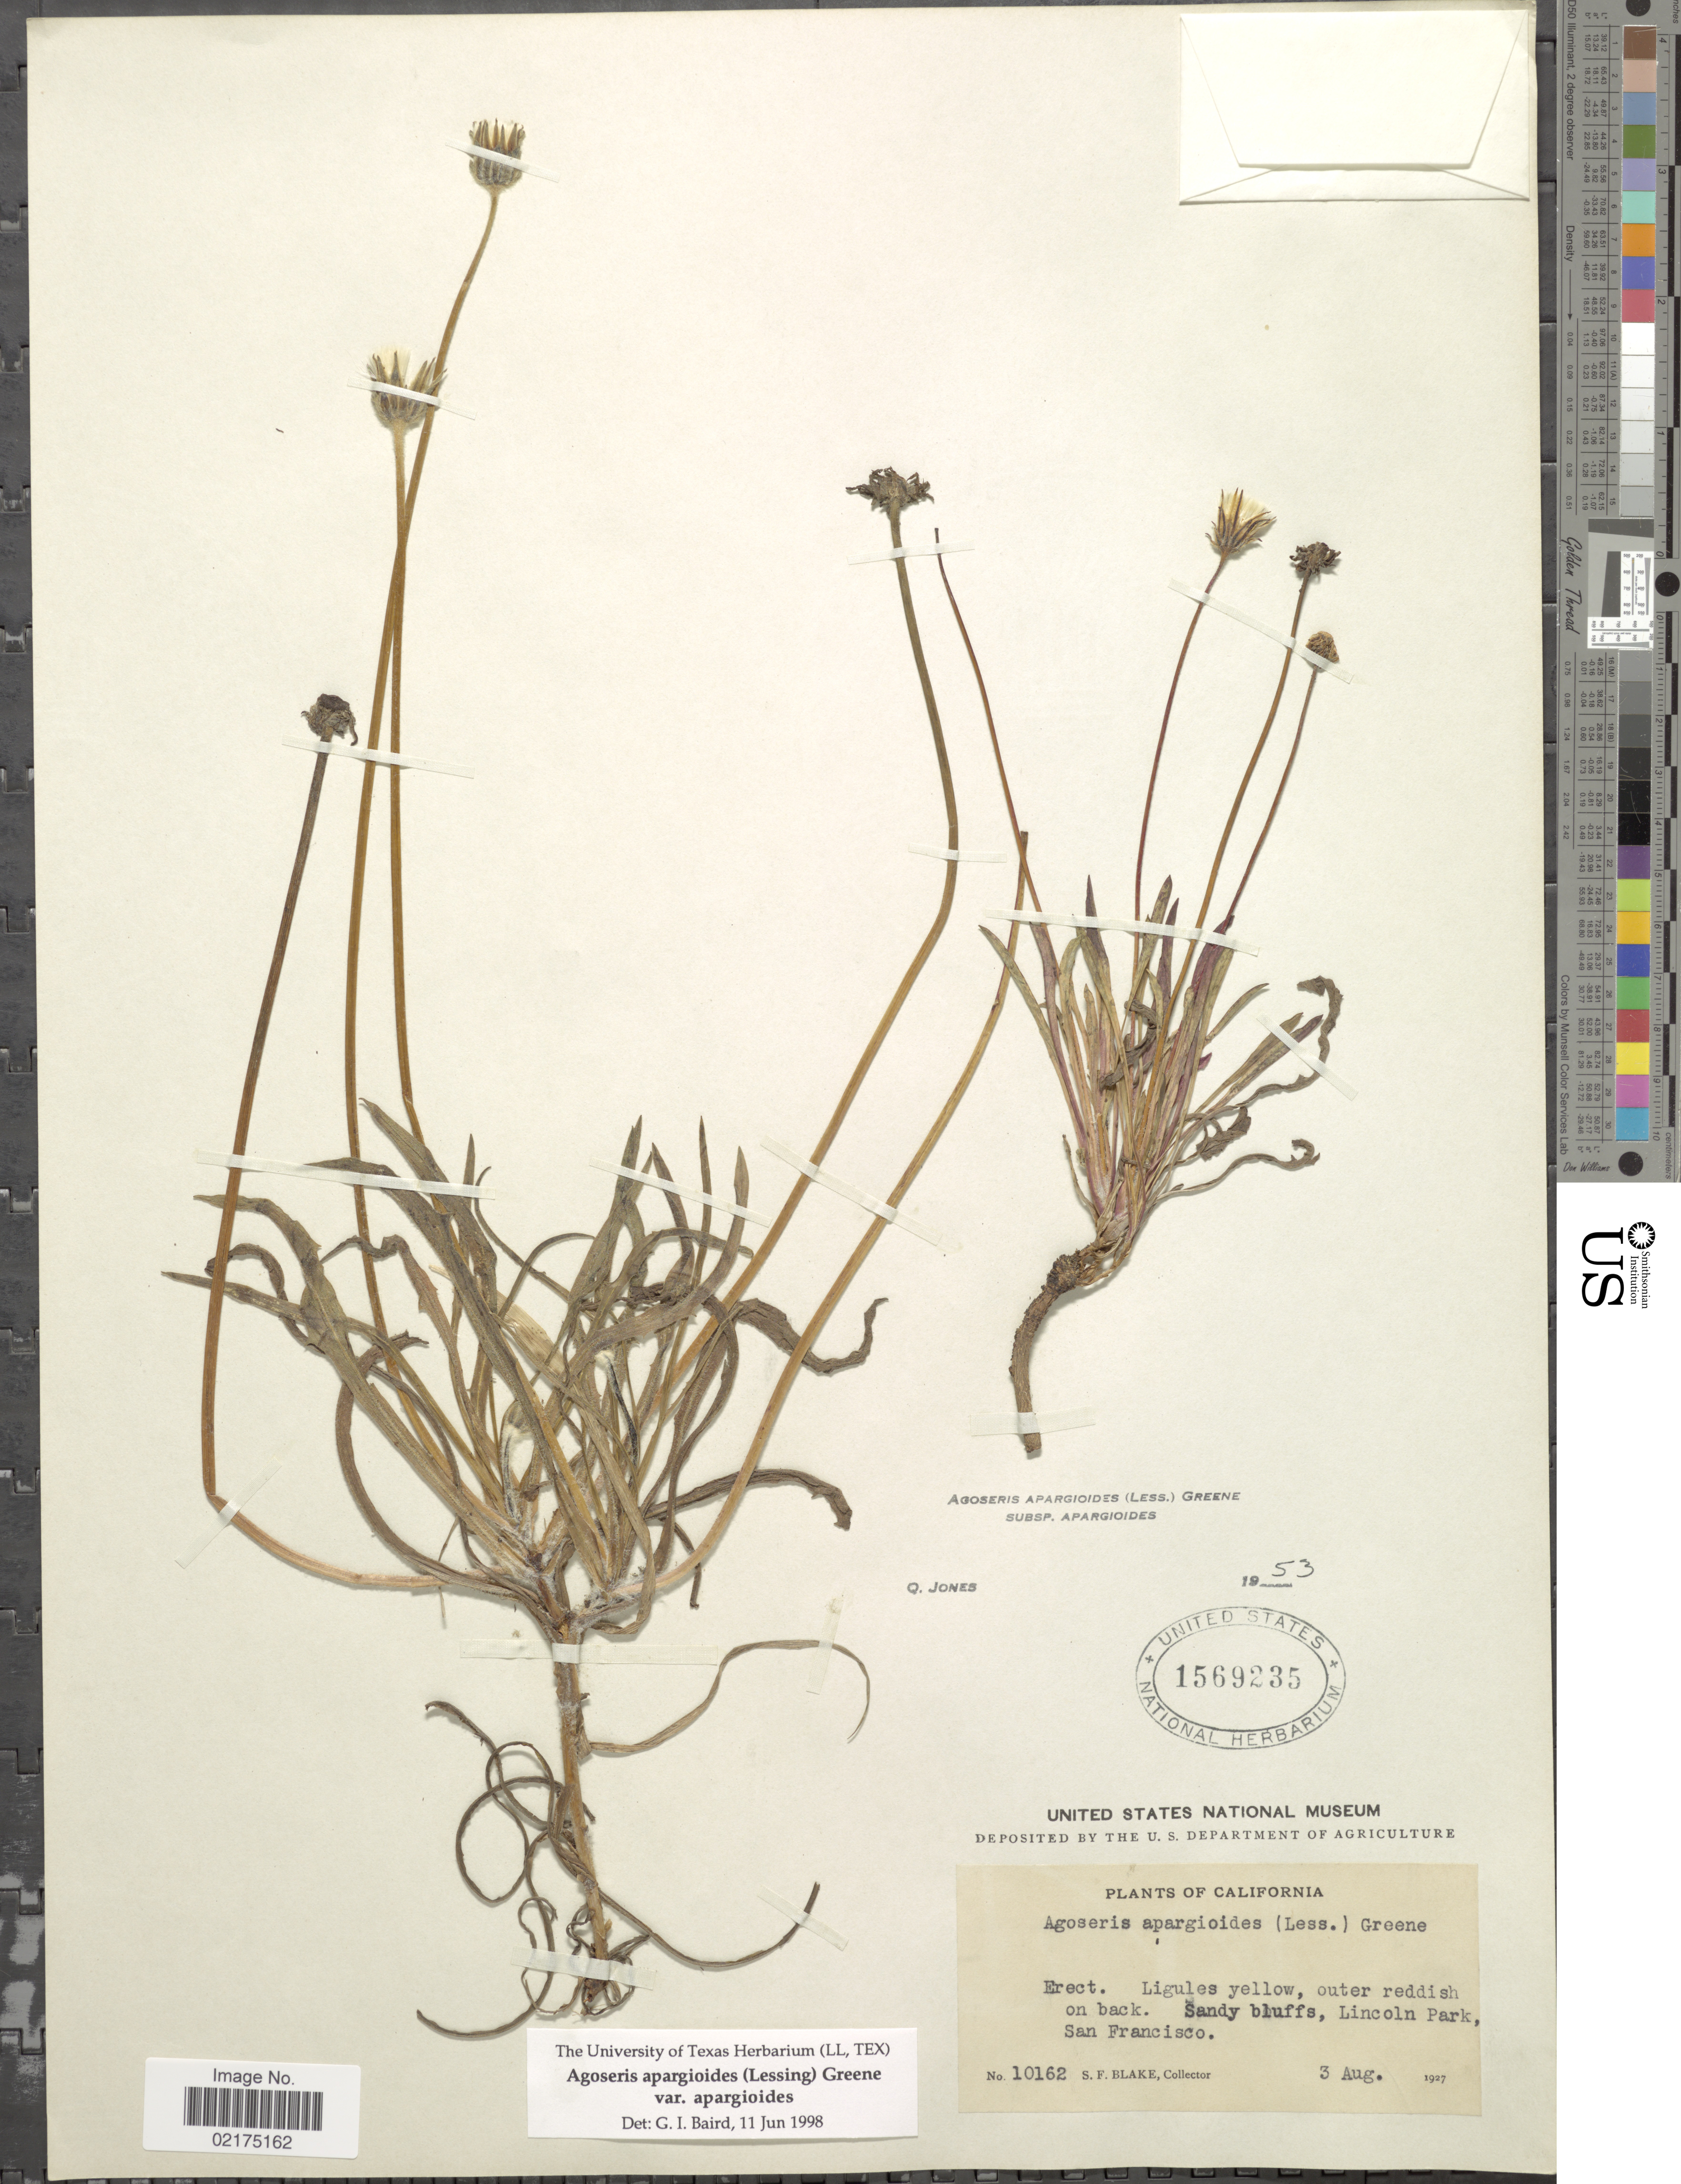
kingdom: Plantae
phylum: Tracheophyta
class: Magnoliopsida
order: Asterales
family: Asteraceae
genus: Agoseris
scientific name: Agoseris apargioides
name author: (Less.) Greene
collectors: S. Blake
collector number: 10162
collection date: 1927-08-03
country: United States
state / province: California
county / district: San Francisco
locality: Lincoln Park, San Francisco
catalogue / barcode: US 1569235